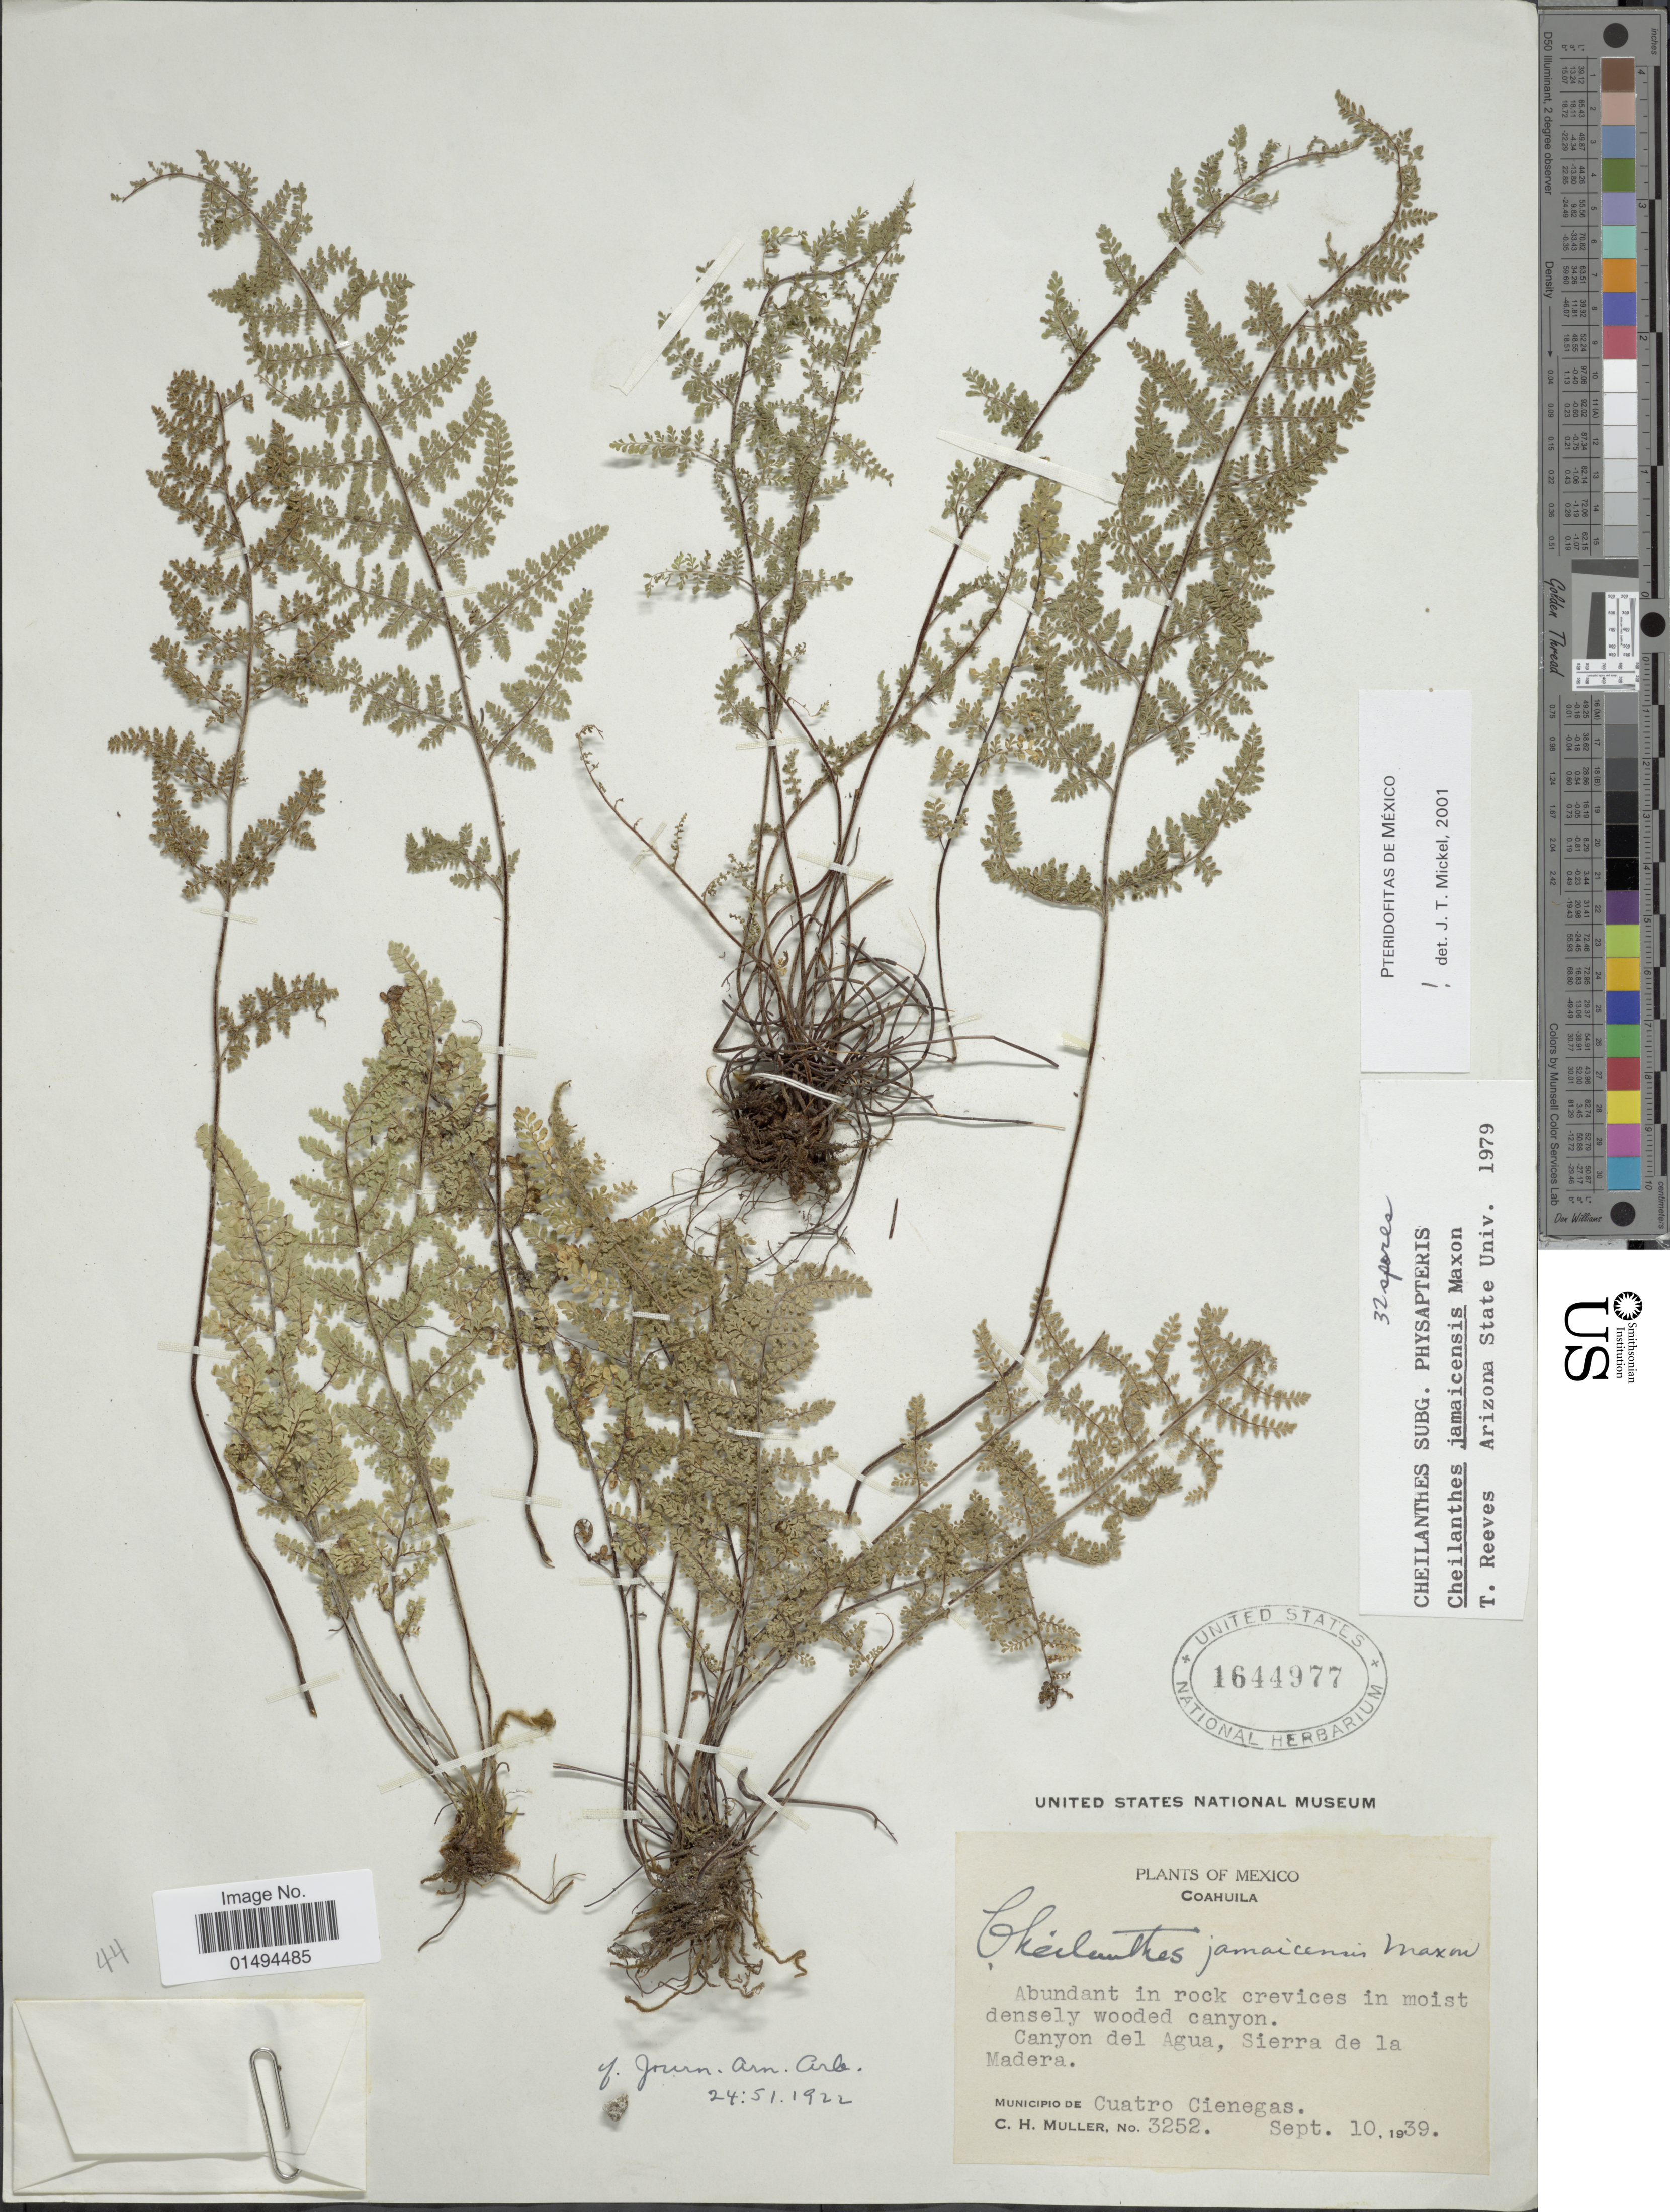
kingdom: Plantae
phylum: Tracheophyta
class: Polypodiopsida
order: Polypodiales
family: Pteridaceae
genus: Myriopteris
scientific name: Myriopteris jamaicensis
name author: (Maxon) Grusz & Windham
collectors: C. H. Müller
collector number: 3252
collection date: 1939-09-10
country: Mexico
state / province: Coahuila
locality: Canyon del Agua, Sierra de la Madera, Municipio Cuatro Cienegas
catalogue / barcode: US 1644977